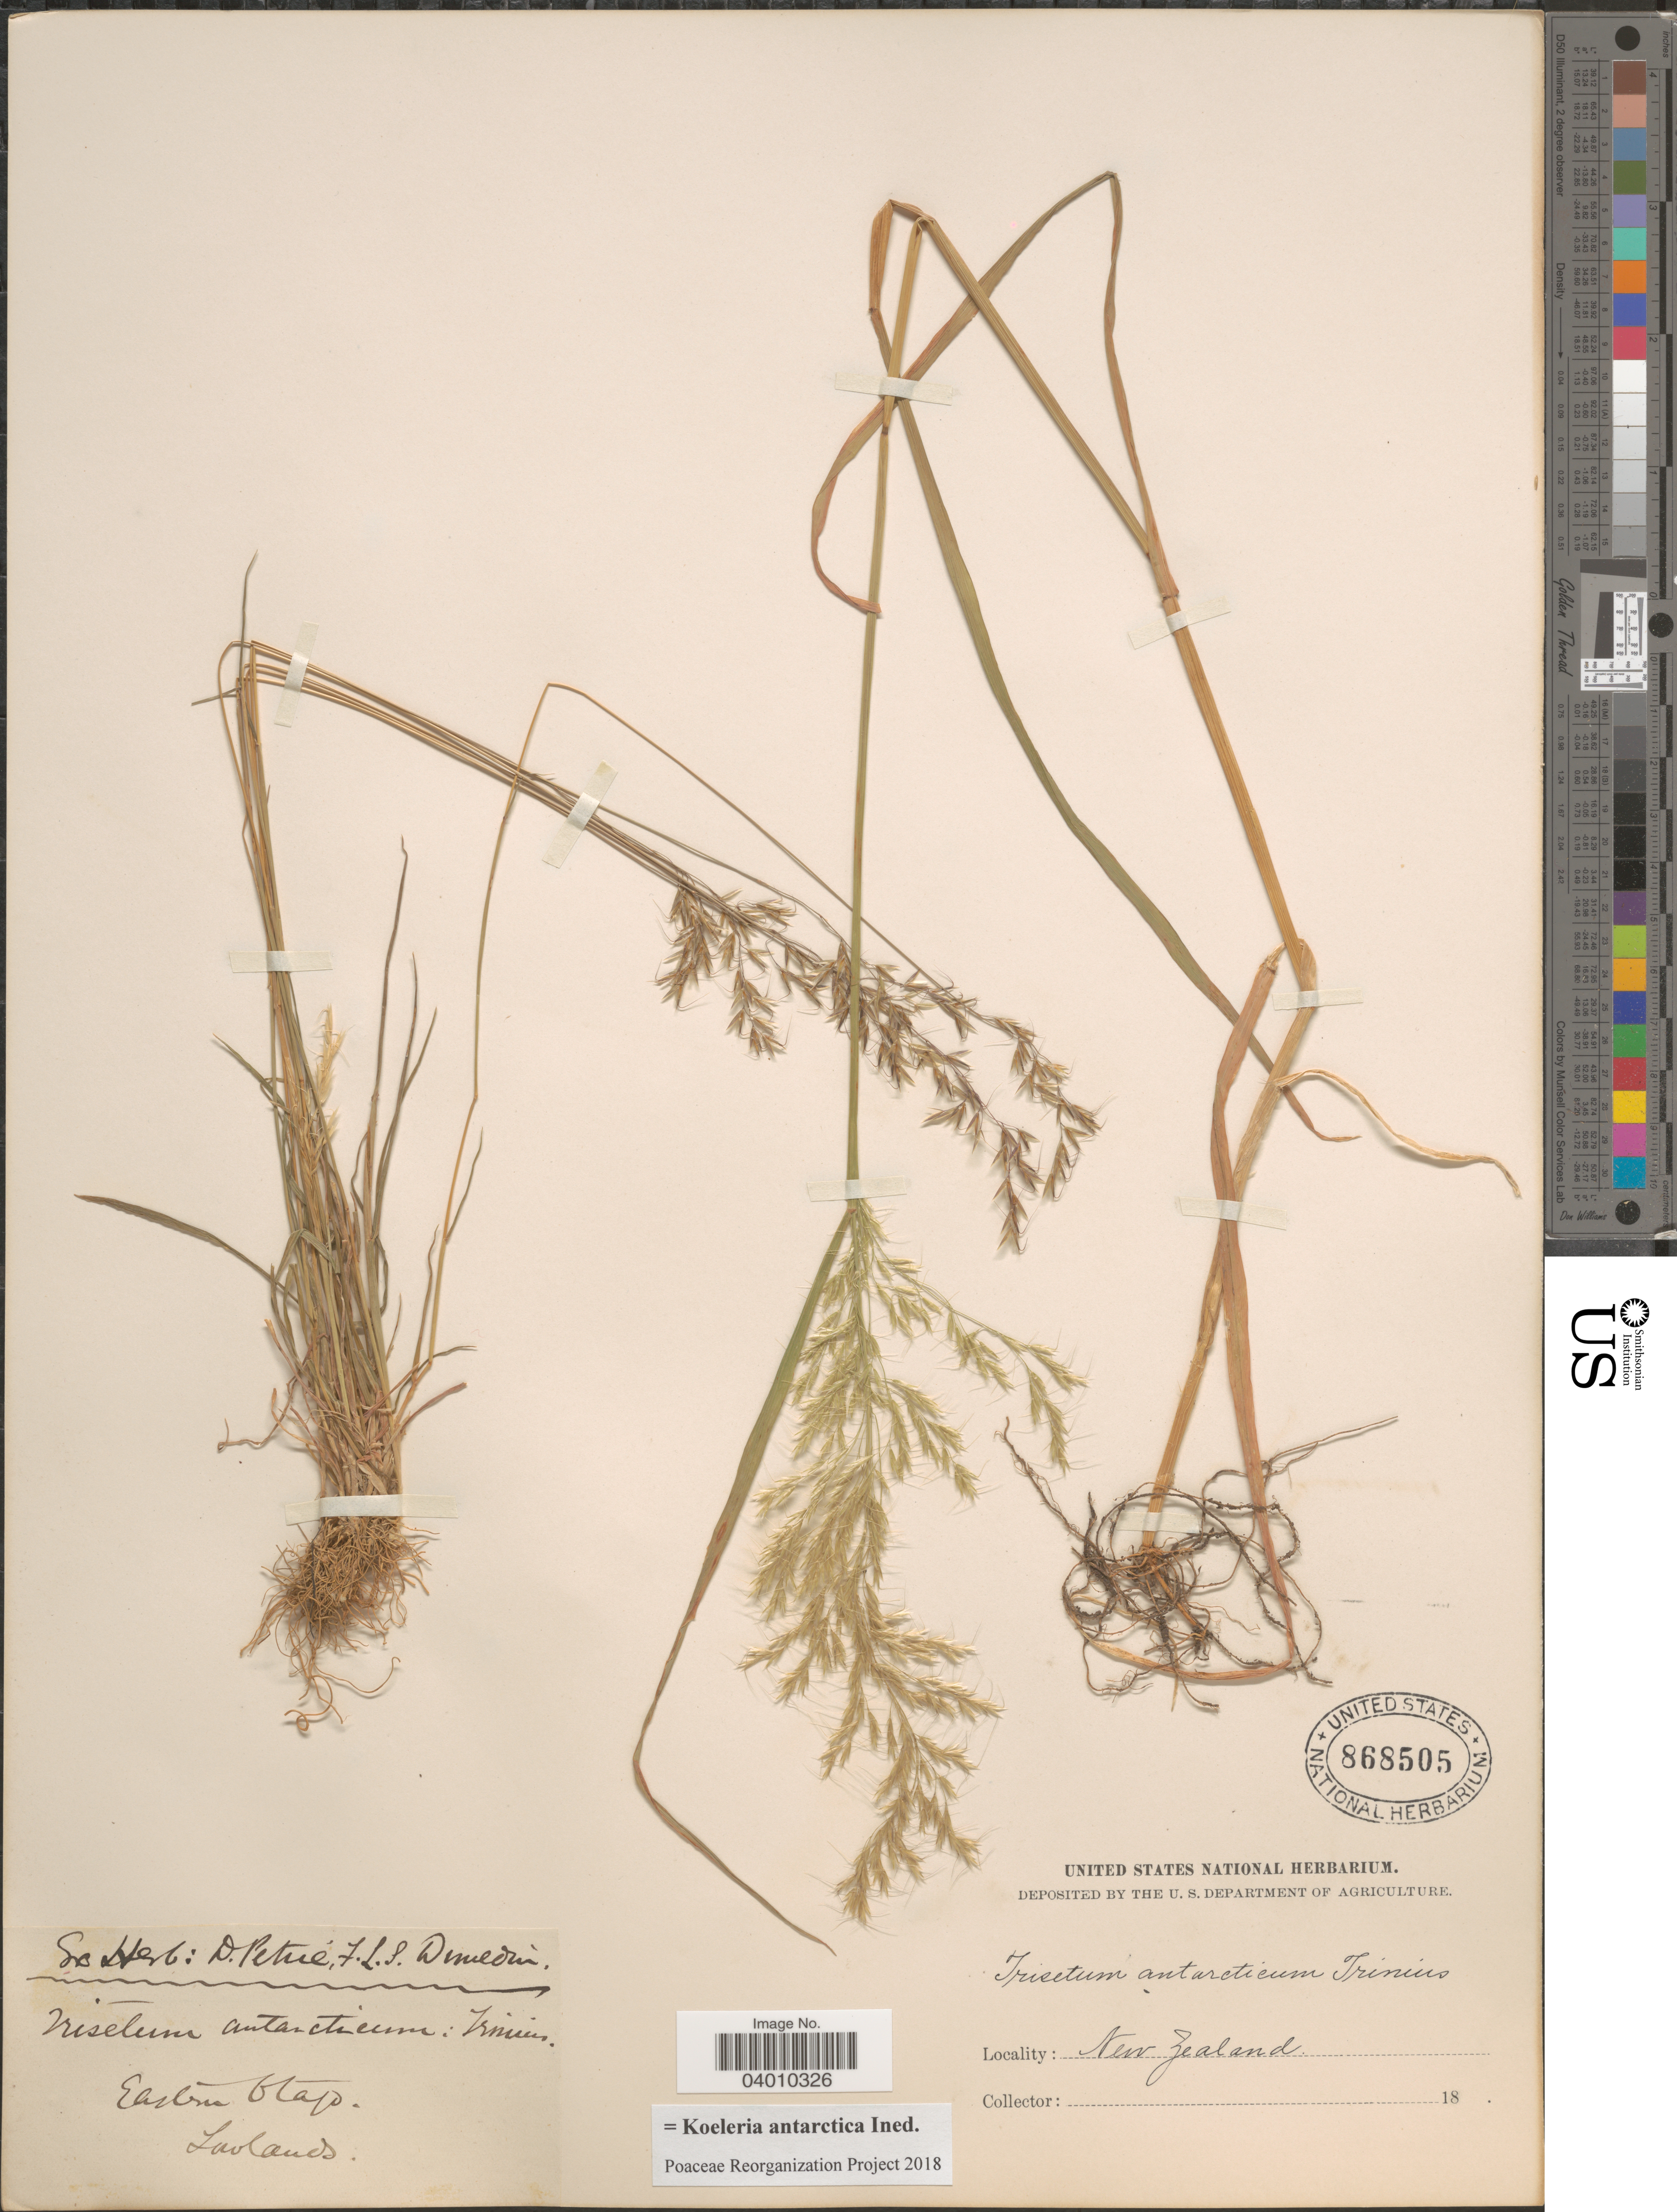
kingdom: Plantae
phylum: Tracheophyta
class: Liliopsida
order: Poales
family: Poaceae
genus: Koeleria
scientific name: Koeleria antarctica ined.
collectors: Ex Herb. D. Petrie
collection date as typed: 18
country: New Zealand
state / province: Otago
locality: Eastern Otago.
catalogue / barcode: US 868505